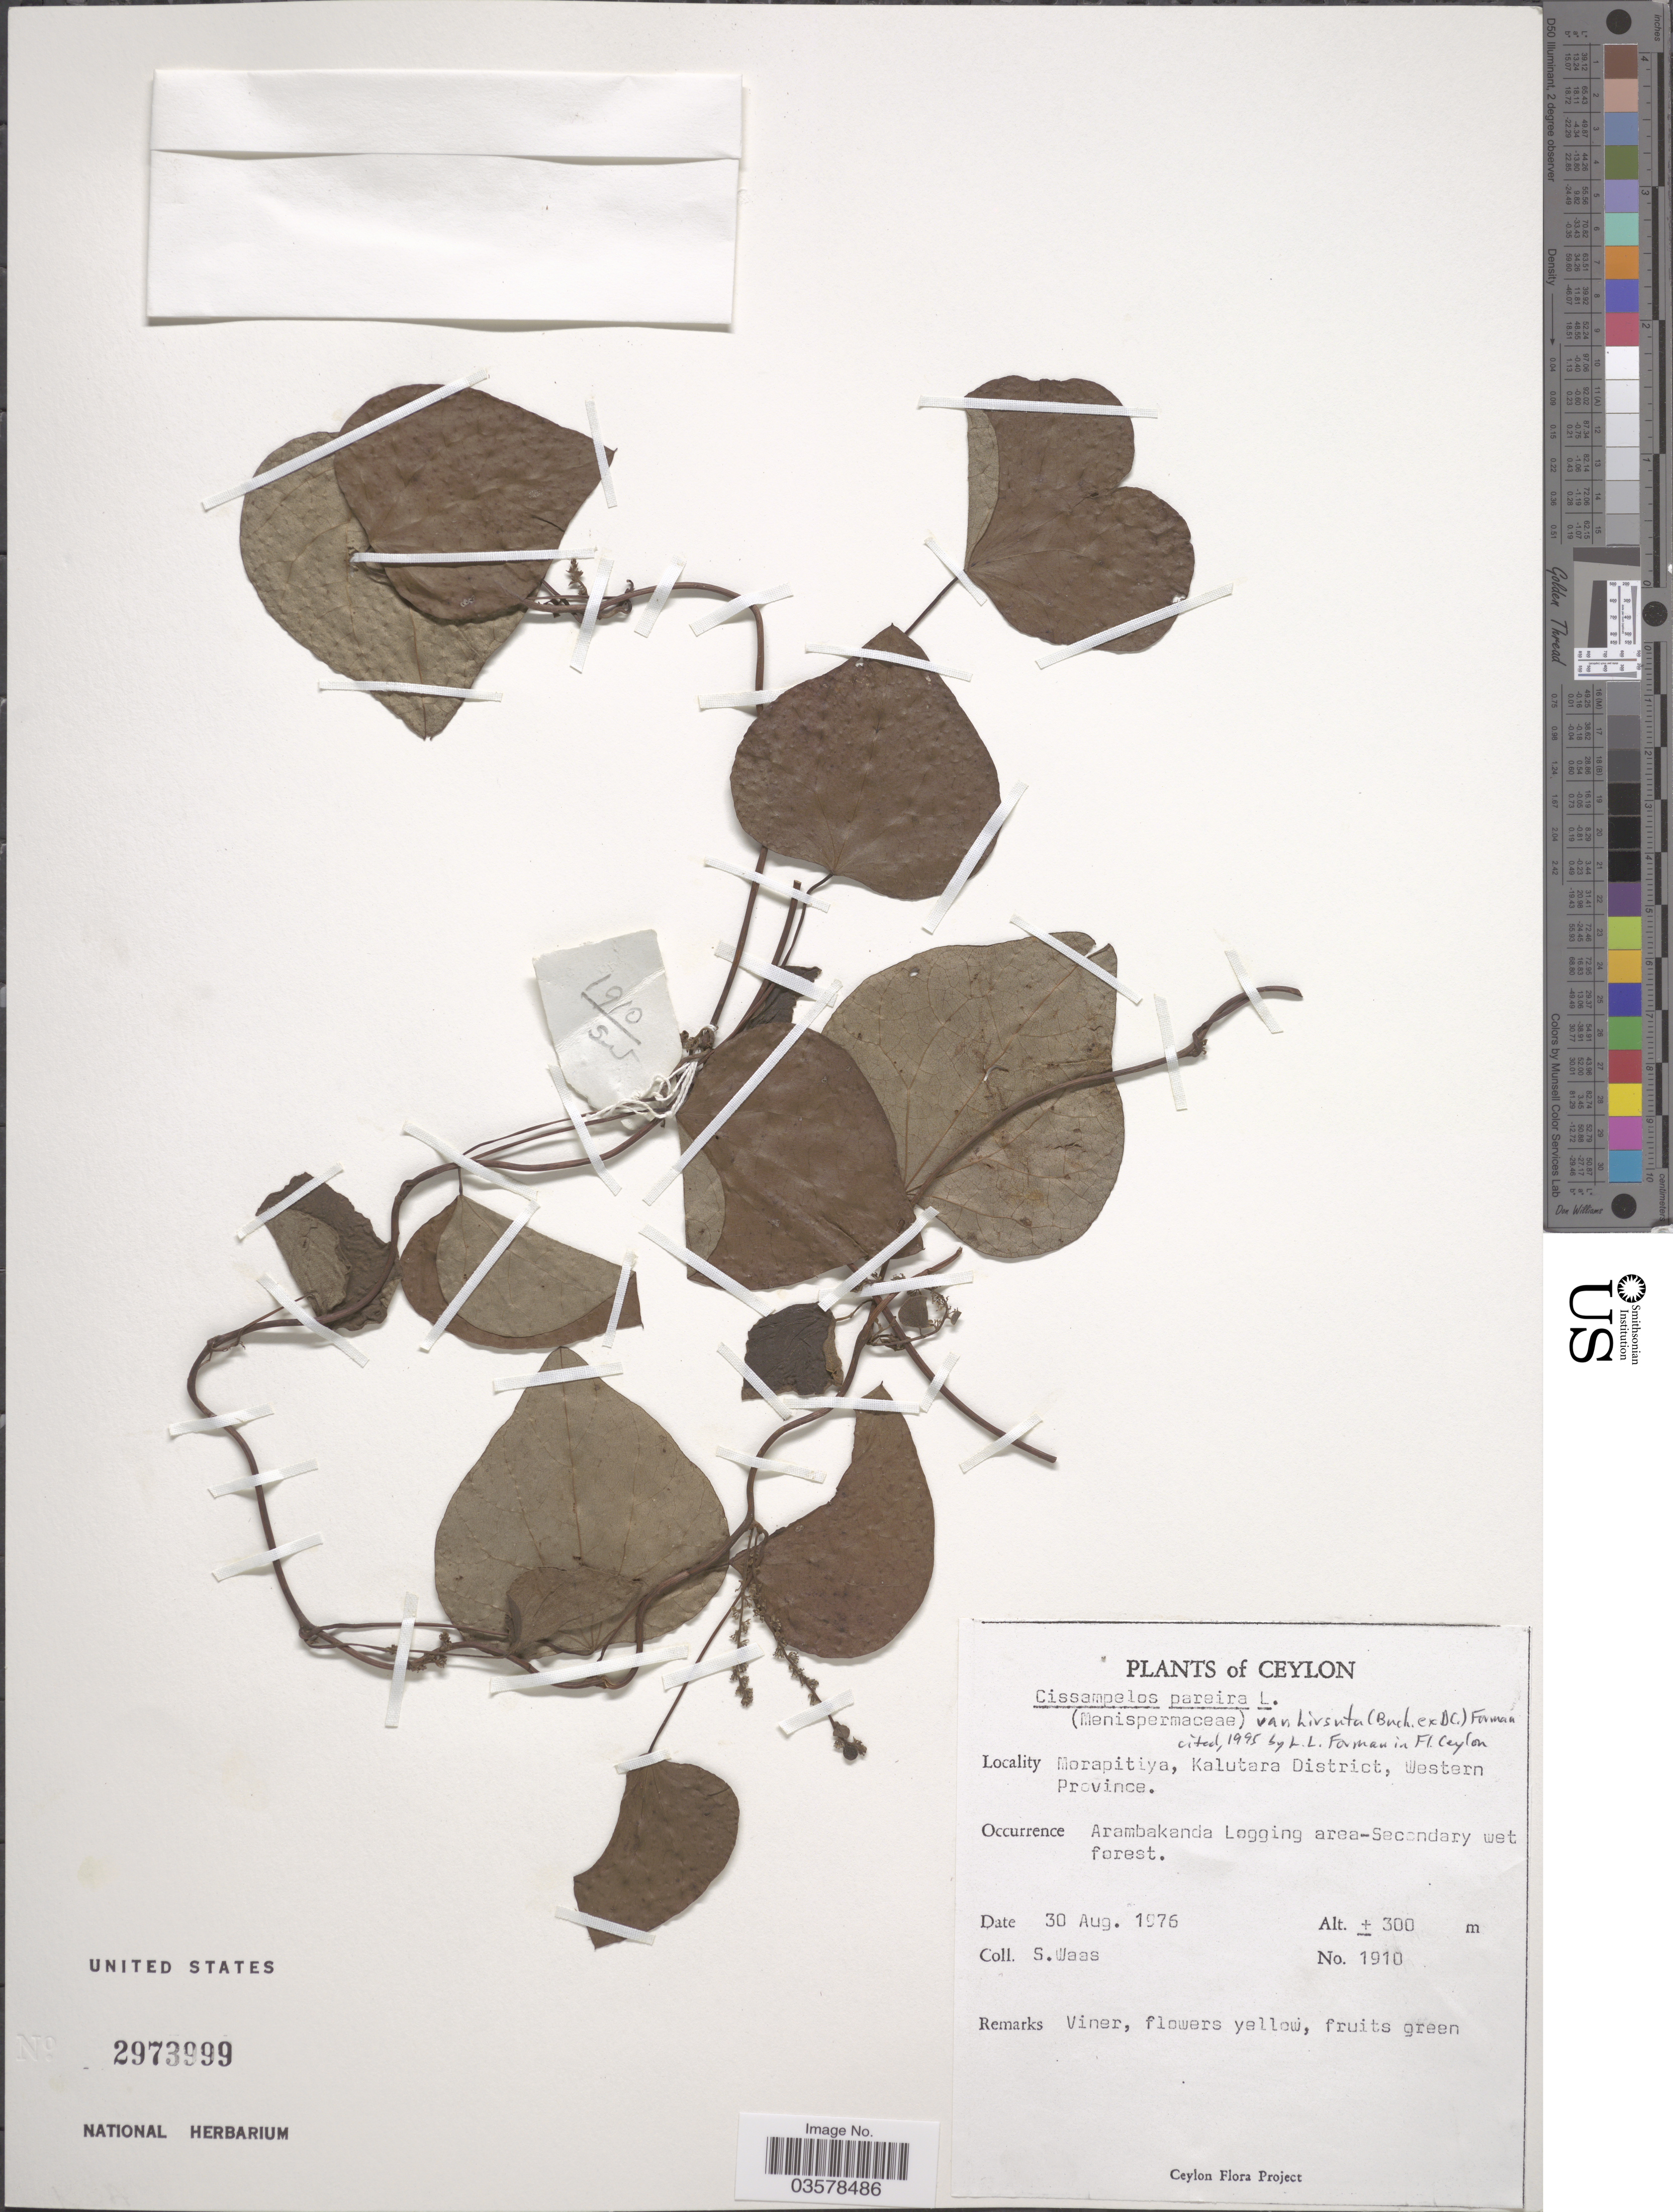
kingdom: Plantae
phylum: Tracheophyta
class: Magnoliopsida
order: Ranunculales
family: Menispermaceae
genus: Cissampelos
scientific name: Cissampelos pareira var. hirsuta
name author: (Buch.-Ham. ex DC.) Forman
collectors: S. Waas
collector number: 1910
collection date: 1976-08-30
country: Sri Lanka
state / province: Western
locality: Ceylon. Morapitiya, Kalutara District. Arambakanda Logging area-Secondary wet forest.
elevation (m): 300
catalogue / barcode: US 2973999